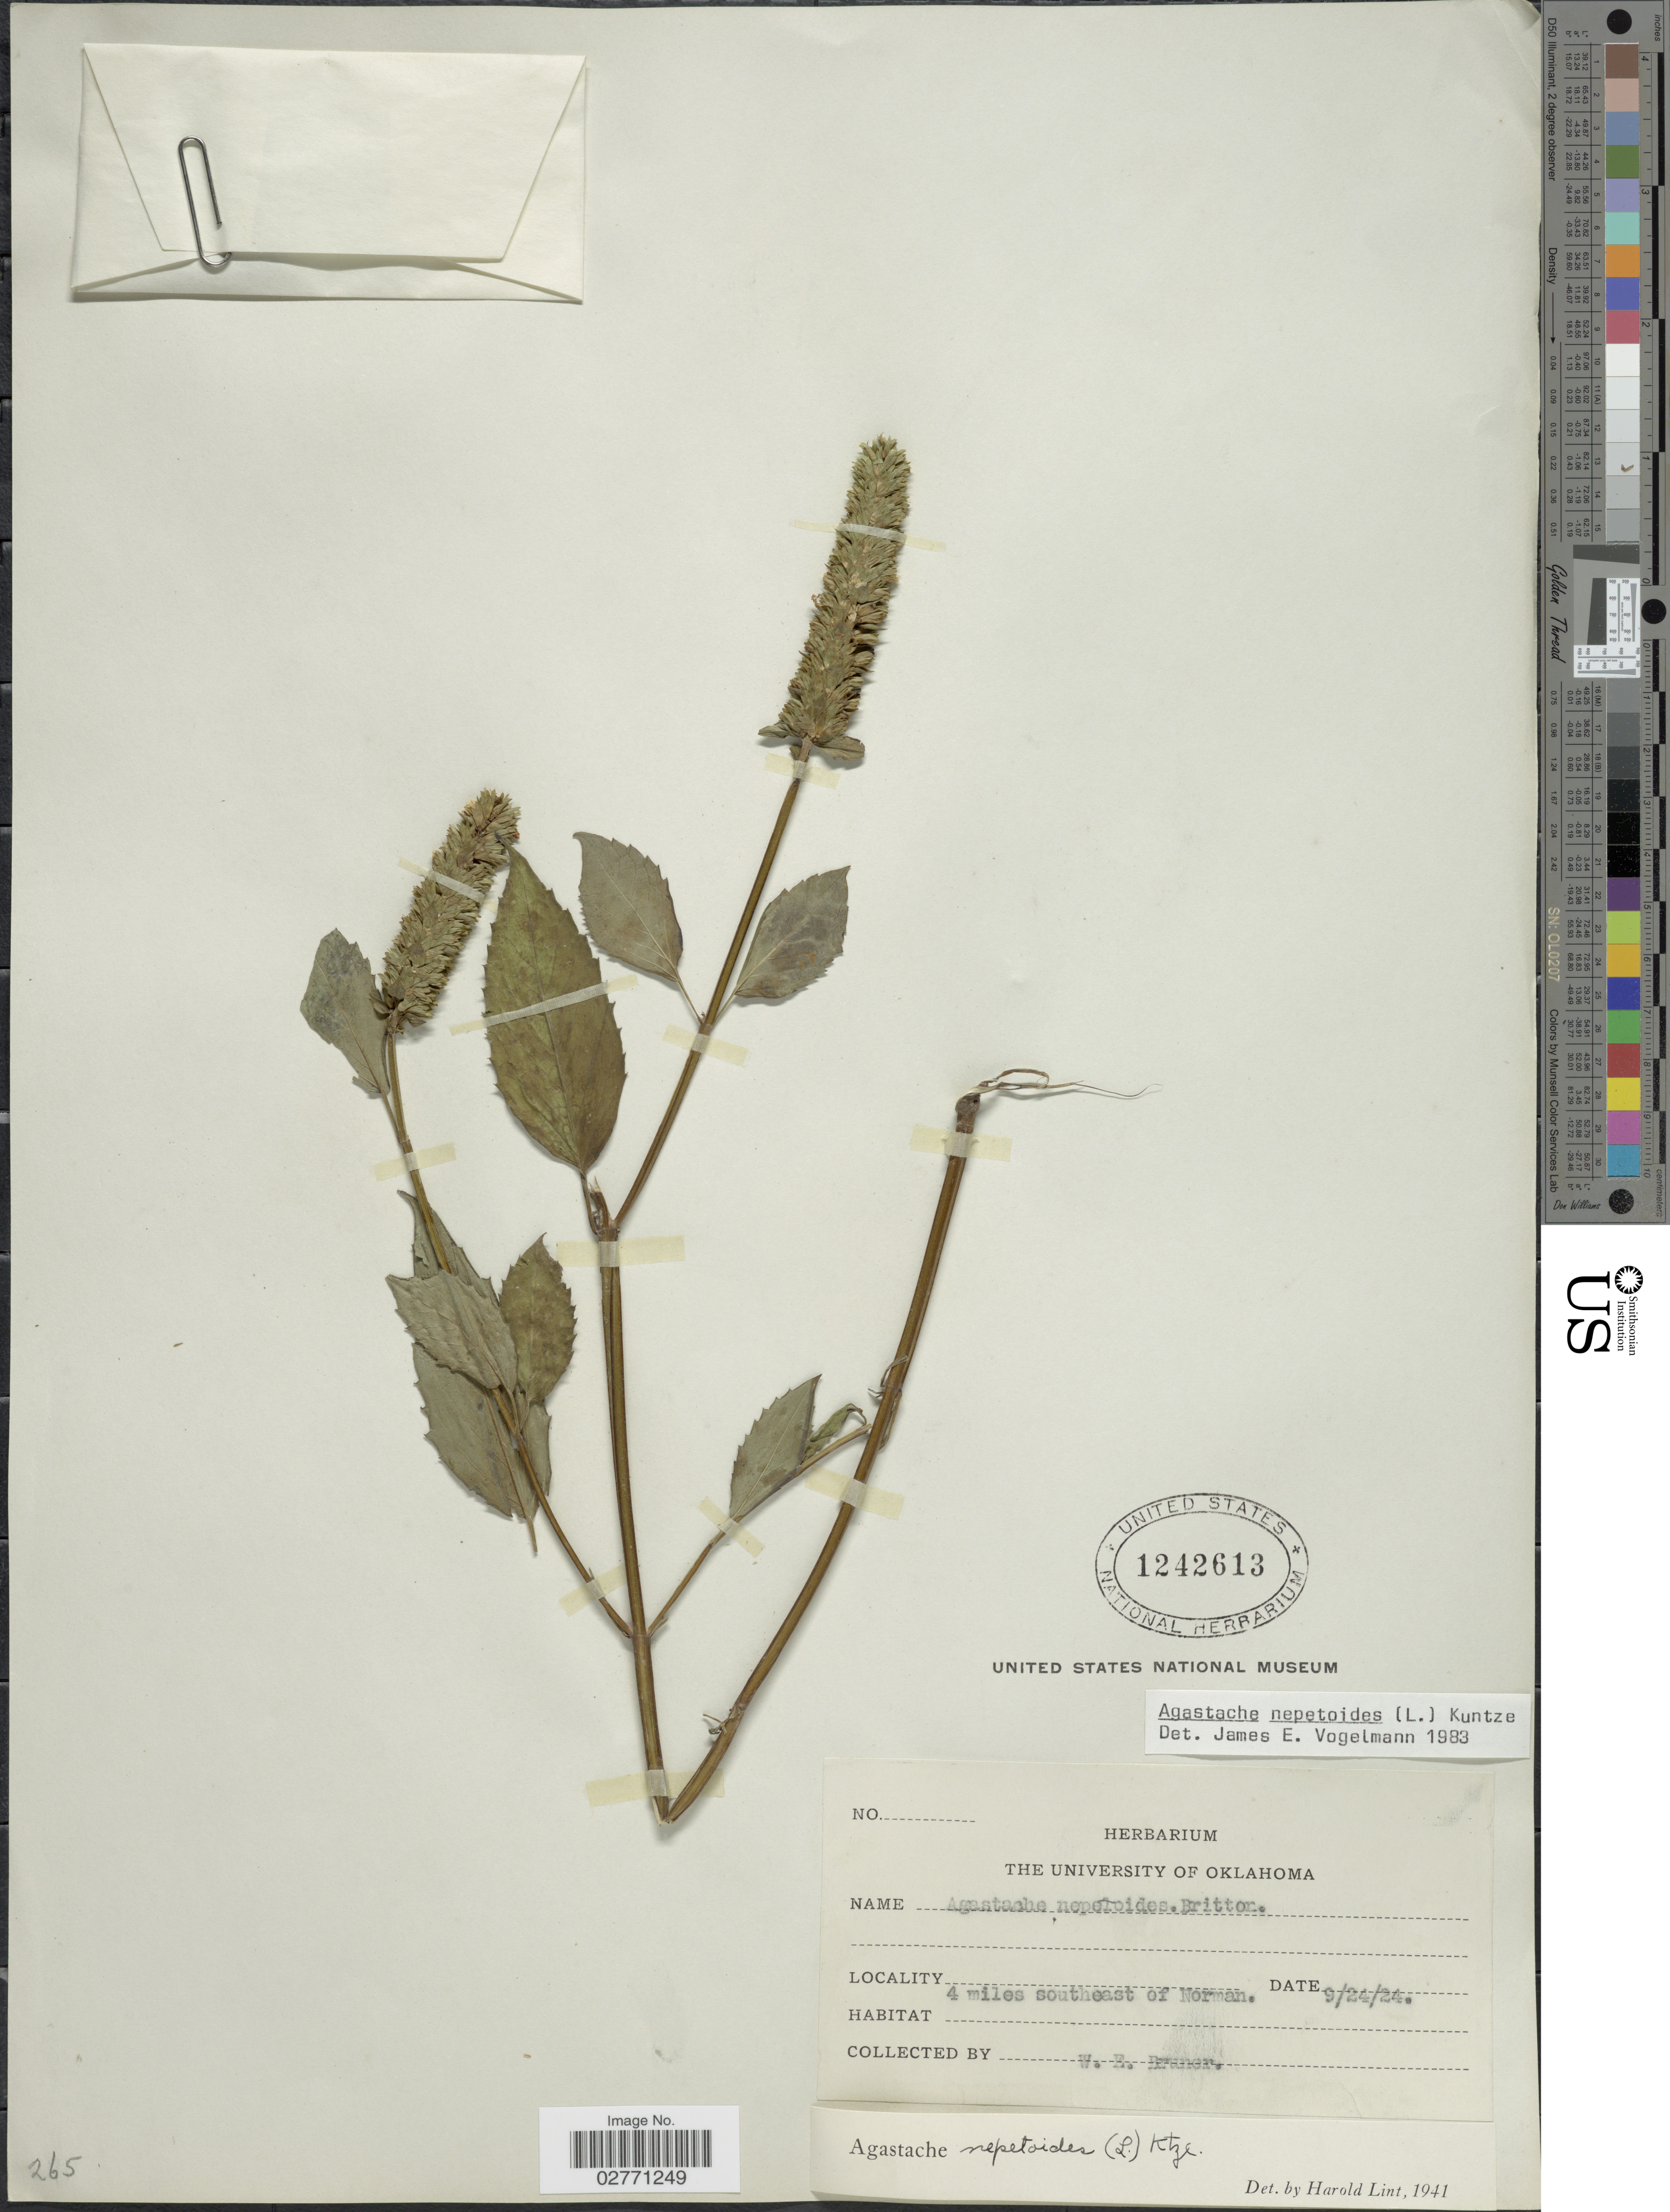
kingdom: Plantae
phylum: Tracheophyta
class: Magnoliopsida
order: Lamiales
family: Lamiaceae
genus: Agastache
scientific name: Agastache nepetoides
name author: (L.) Kuntze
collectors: W. Bruner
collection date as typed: Transcribed d/m/y: 24/9/24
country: United States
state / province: Oklahoma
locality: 4 miles southeast of Norman.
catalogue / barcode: US 1242613